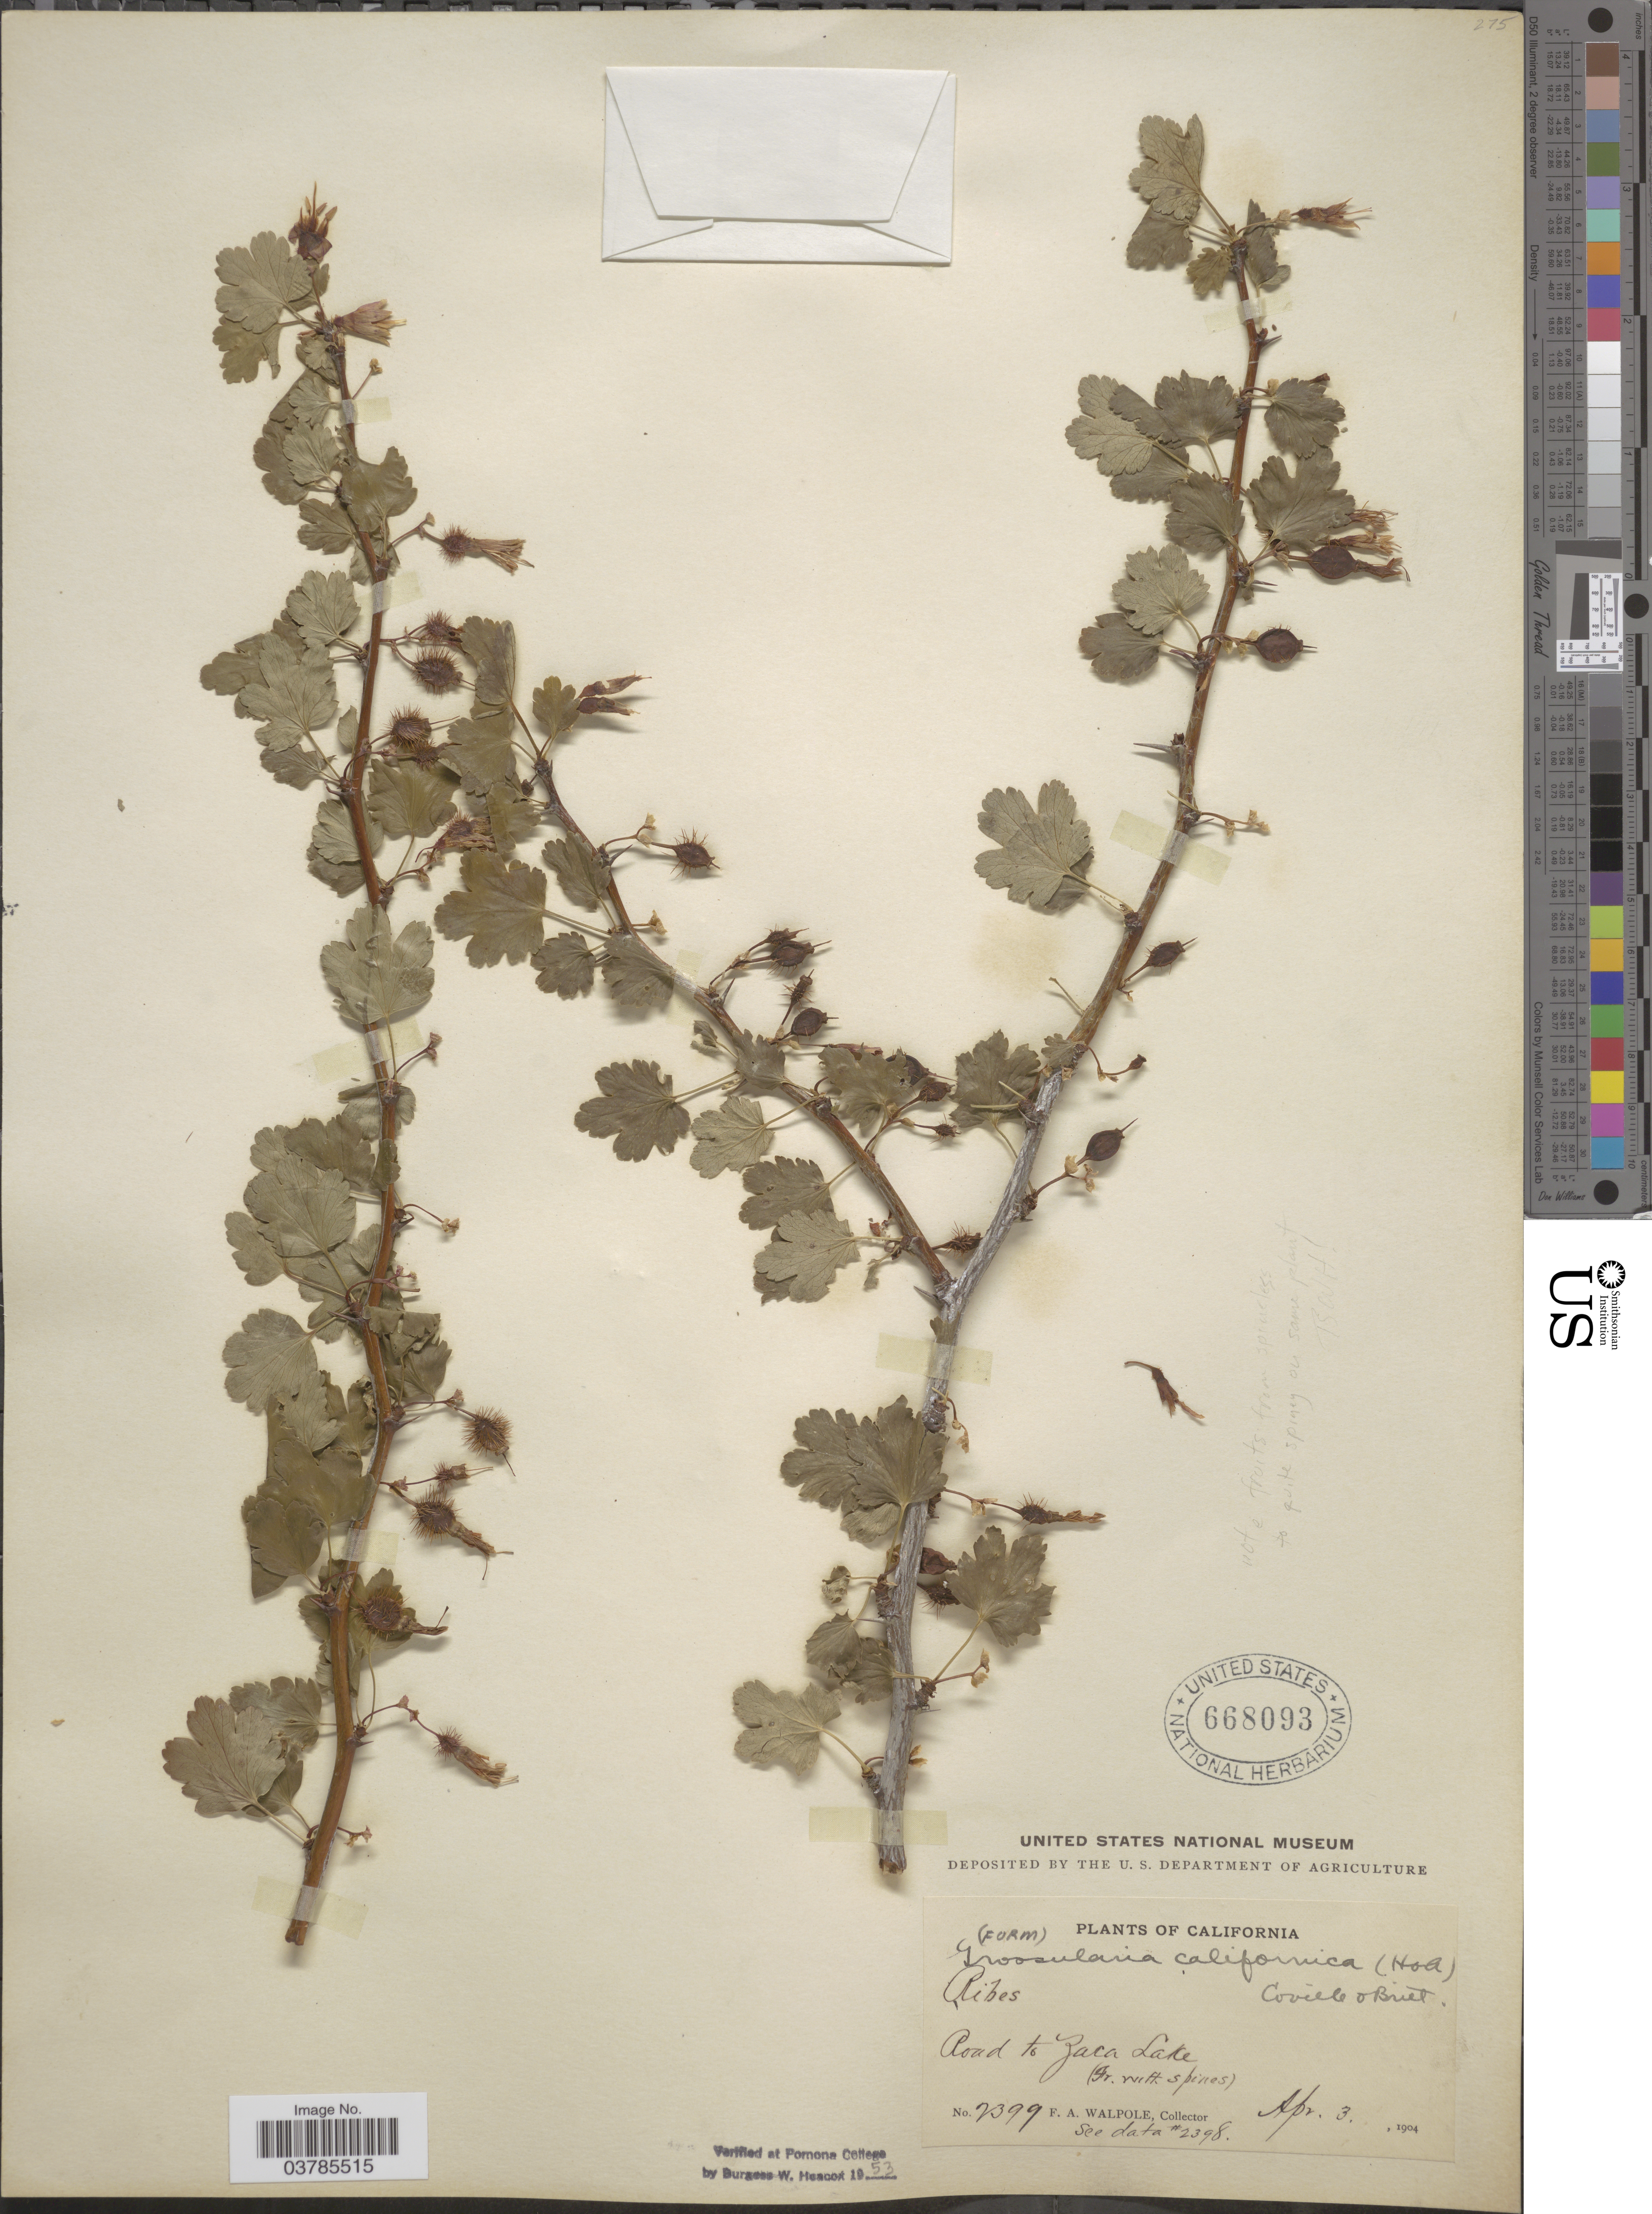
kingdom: Plantae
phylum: Tracheophyta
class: Magnoliopsida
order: Saxifragales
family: Grossulariaceae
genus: Ribes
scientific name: Ribes californicum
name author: Hook. & Arn.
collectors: F. Walpole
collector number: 2399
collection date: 1904-04-03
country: United States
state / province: California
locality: Road to Zaca Lake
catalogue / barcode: US 668093